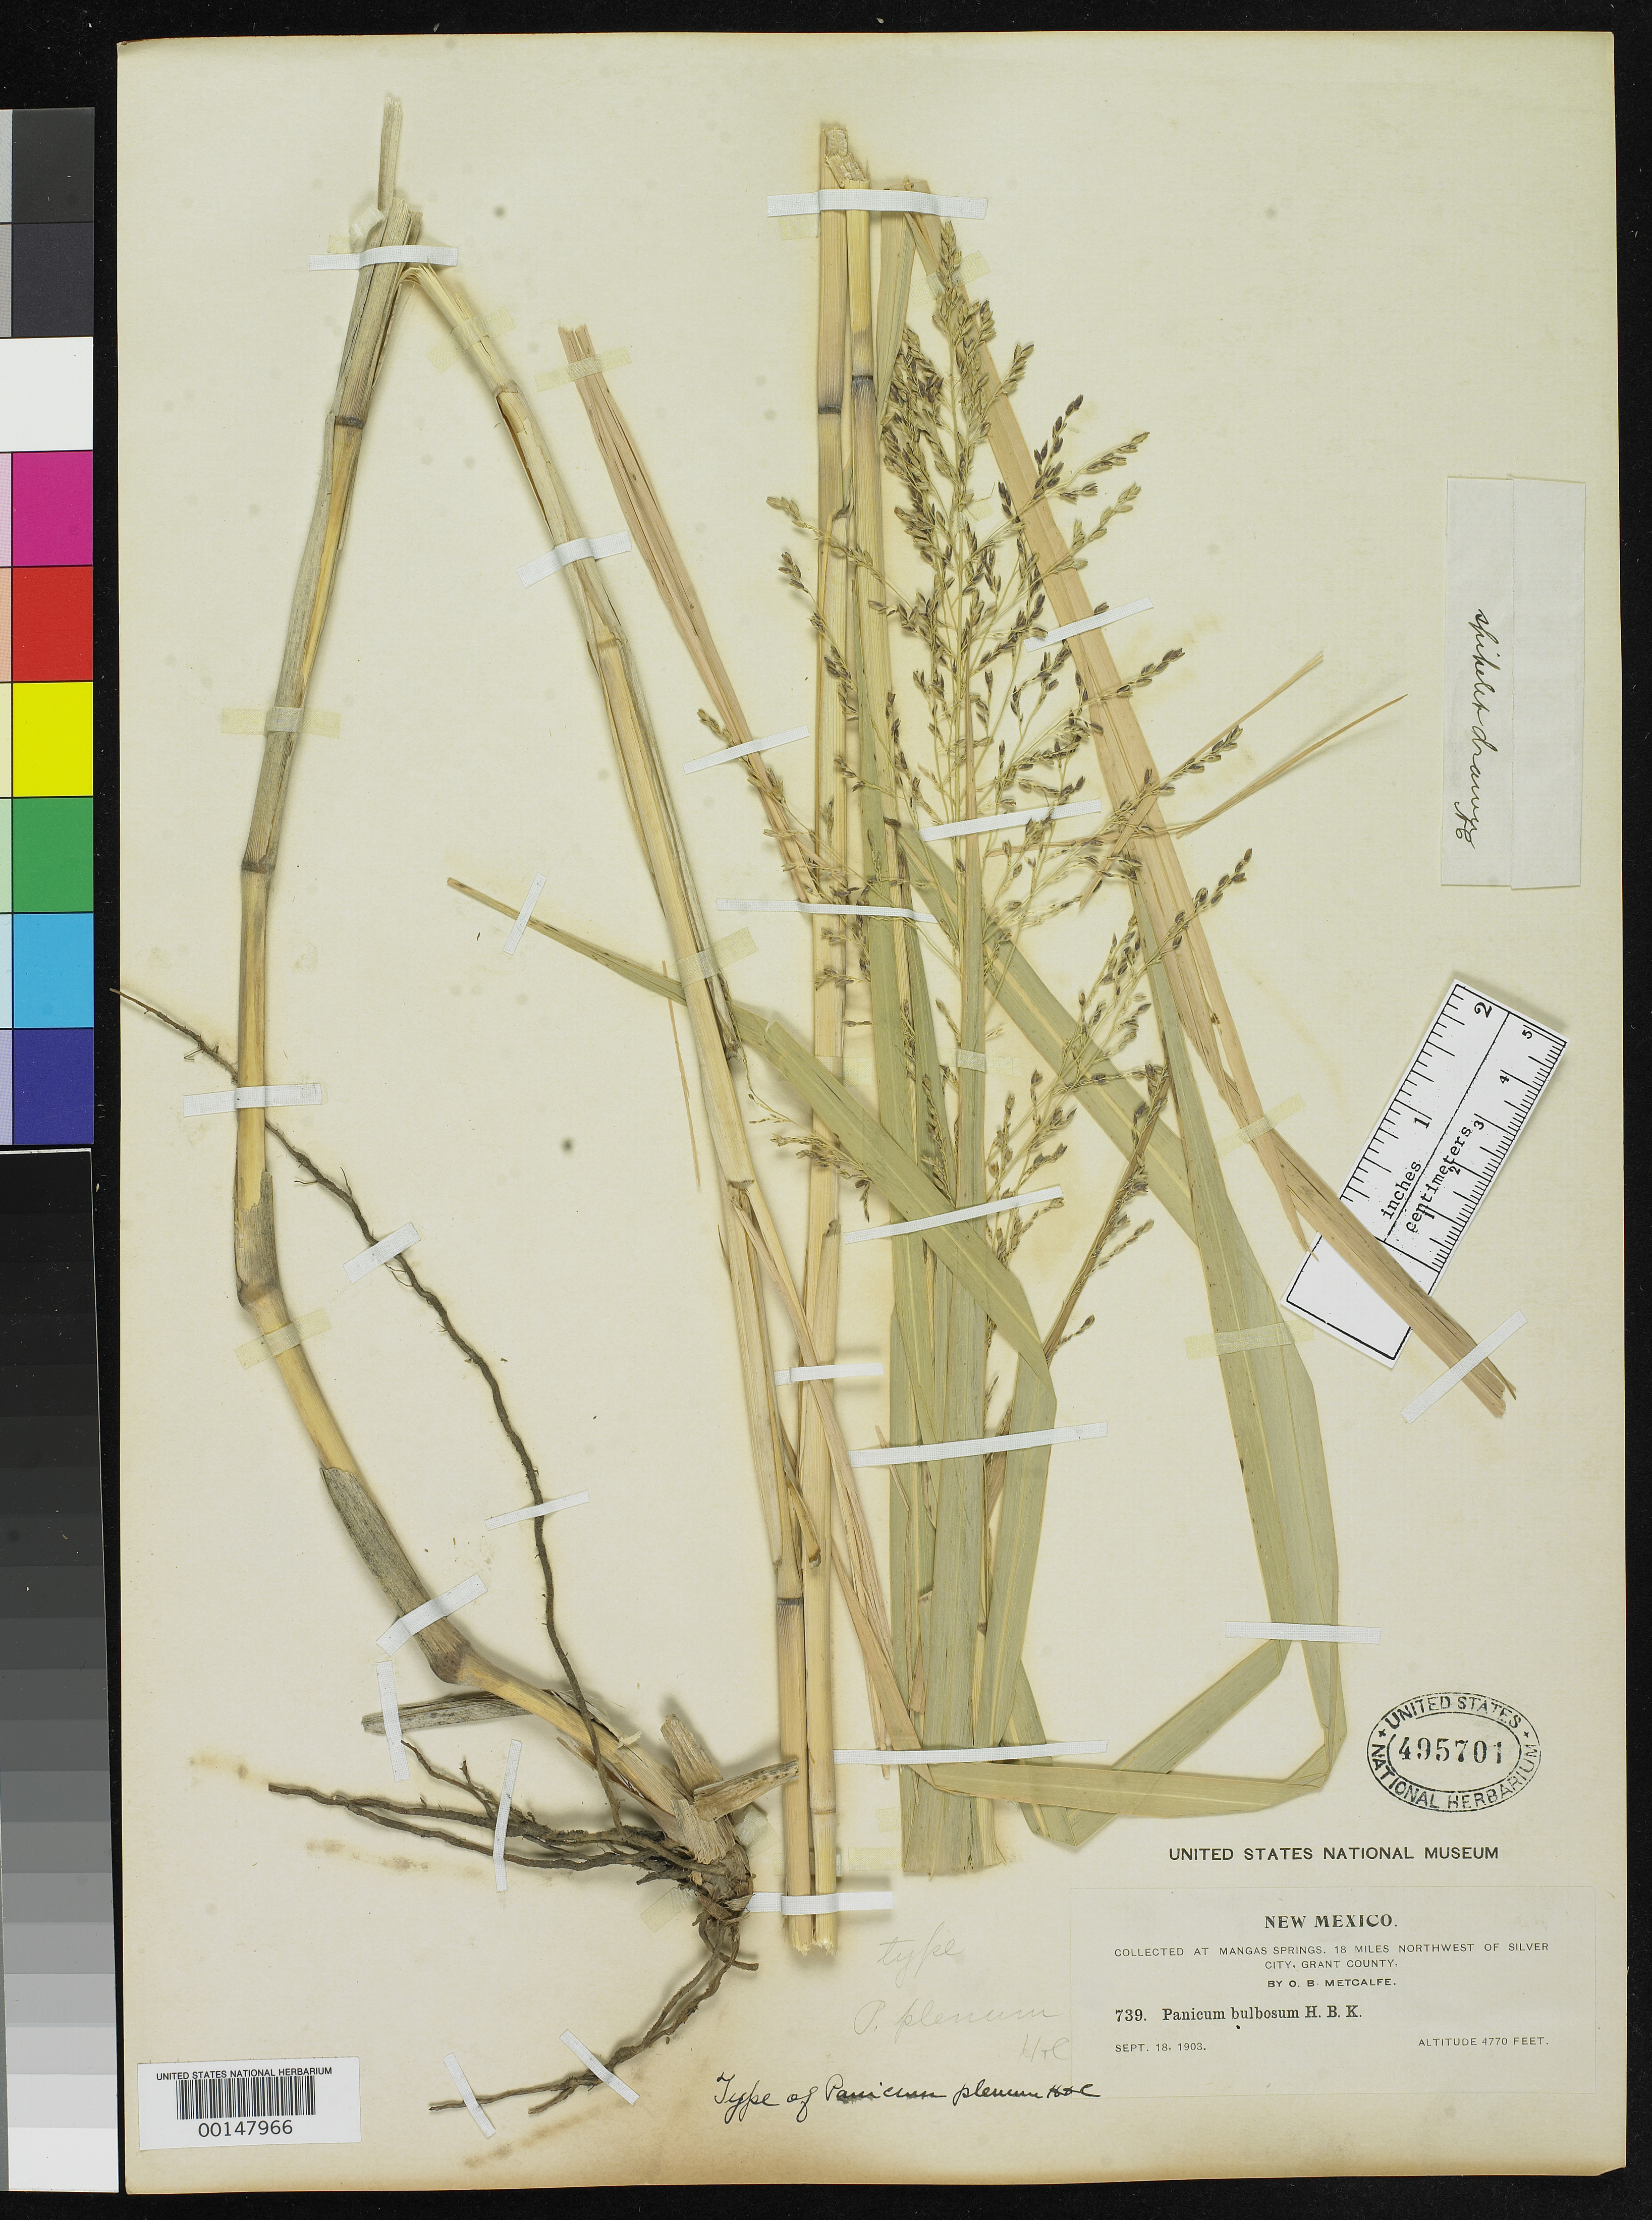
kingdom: Plantae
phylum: Tracheophyta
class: Liliopsida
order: Poales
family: Poaceae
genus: Panicum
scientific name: Panicum plenum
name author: Hitchc. & Chase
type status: Holotype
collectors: O. B. Metcalfe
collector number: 739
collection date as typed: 18 Sep 1903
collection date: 1903-09-18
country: United States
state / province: New Mexico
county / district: Grant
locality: Mangas Springs, northwest of Silver City; alt. 4770 ft.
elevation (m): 1454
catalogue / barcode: US 495701